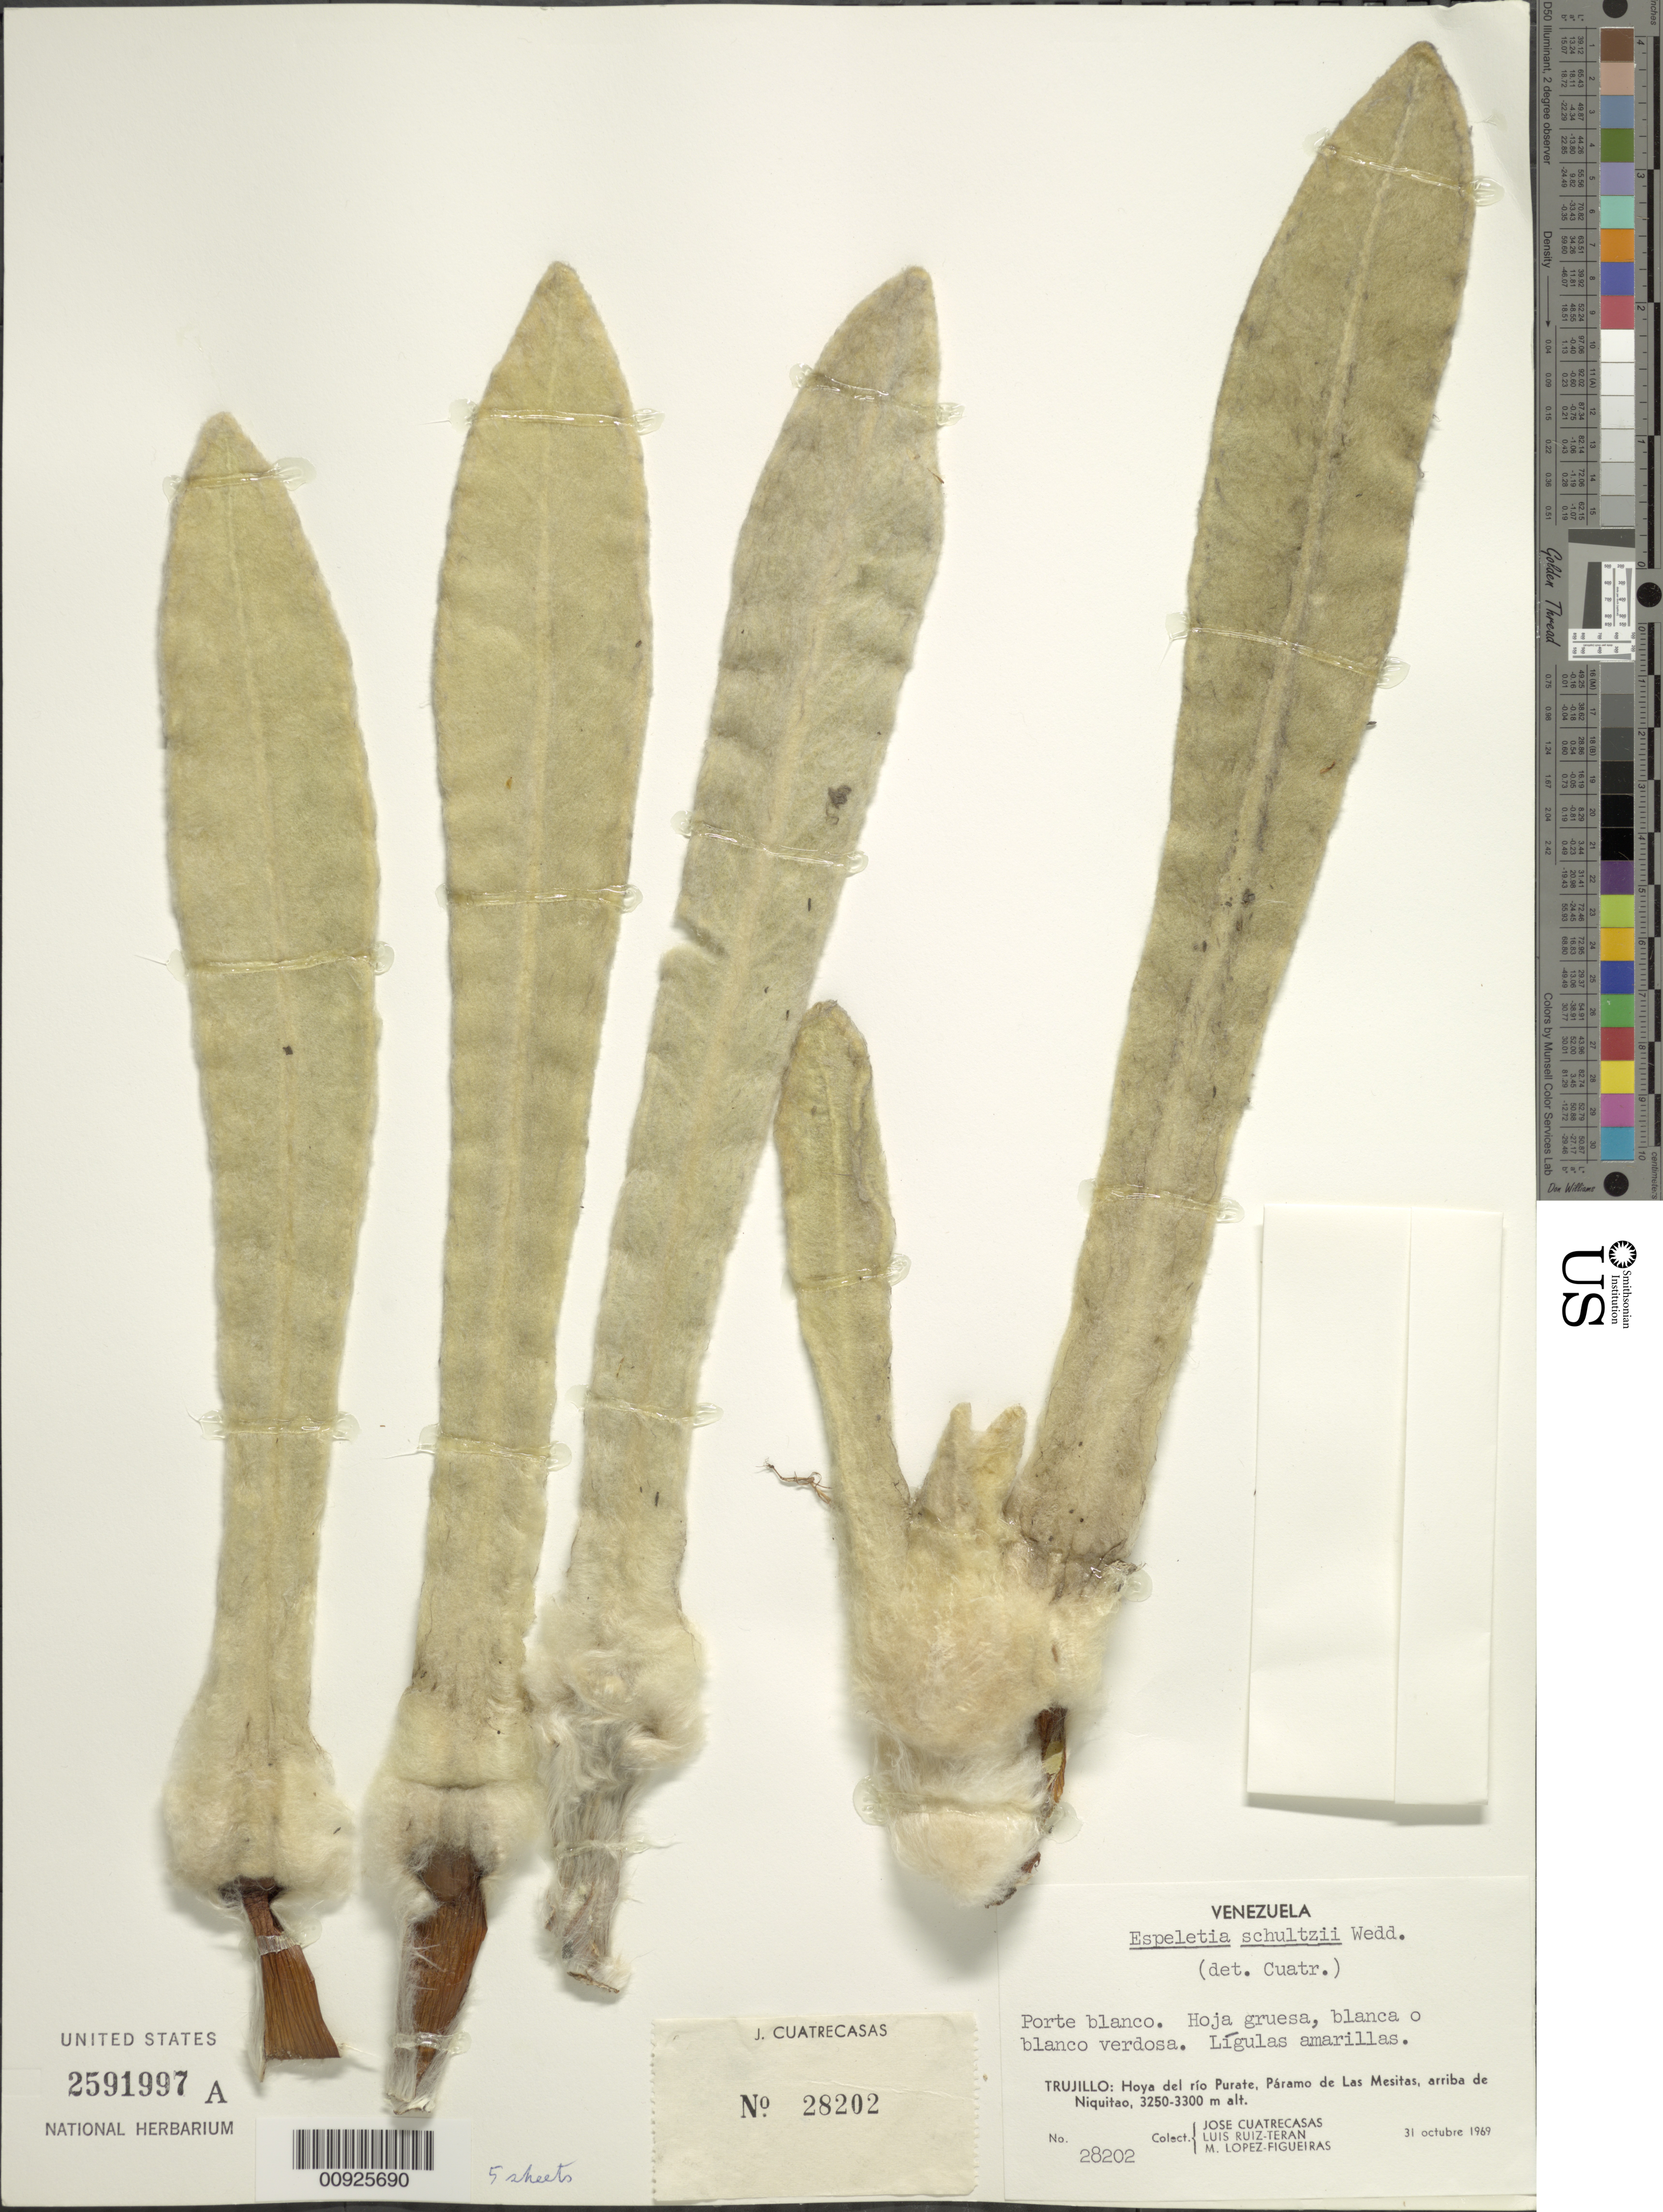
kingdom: Plantae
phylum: Tracheophyta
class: Magnoliopsida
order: Asterales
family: Asteraceae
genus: Espeletia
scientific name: Espeletia schultzii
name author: Wedd.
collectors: J. Cuatrecasas, L. E. Ruíz-Terán & M. López Figueiras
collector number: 28202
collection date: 1969-10-31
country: Venezuela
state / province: Trujillo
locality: P. de las Mesitas. Hoya del Río Purate, Páramo de las Mesitas, arriba de Niquitao.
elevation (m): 3250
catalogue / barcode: US 2591997A